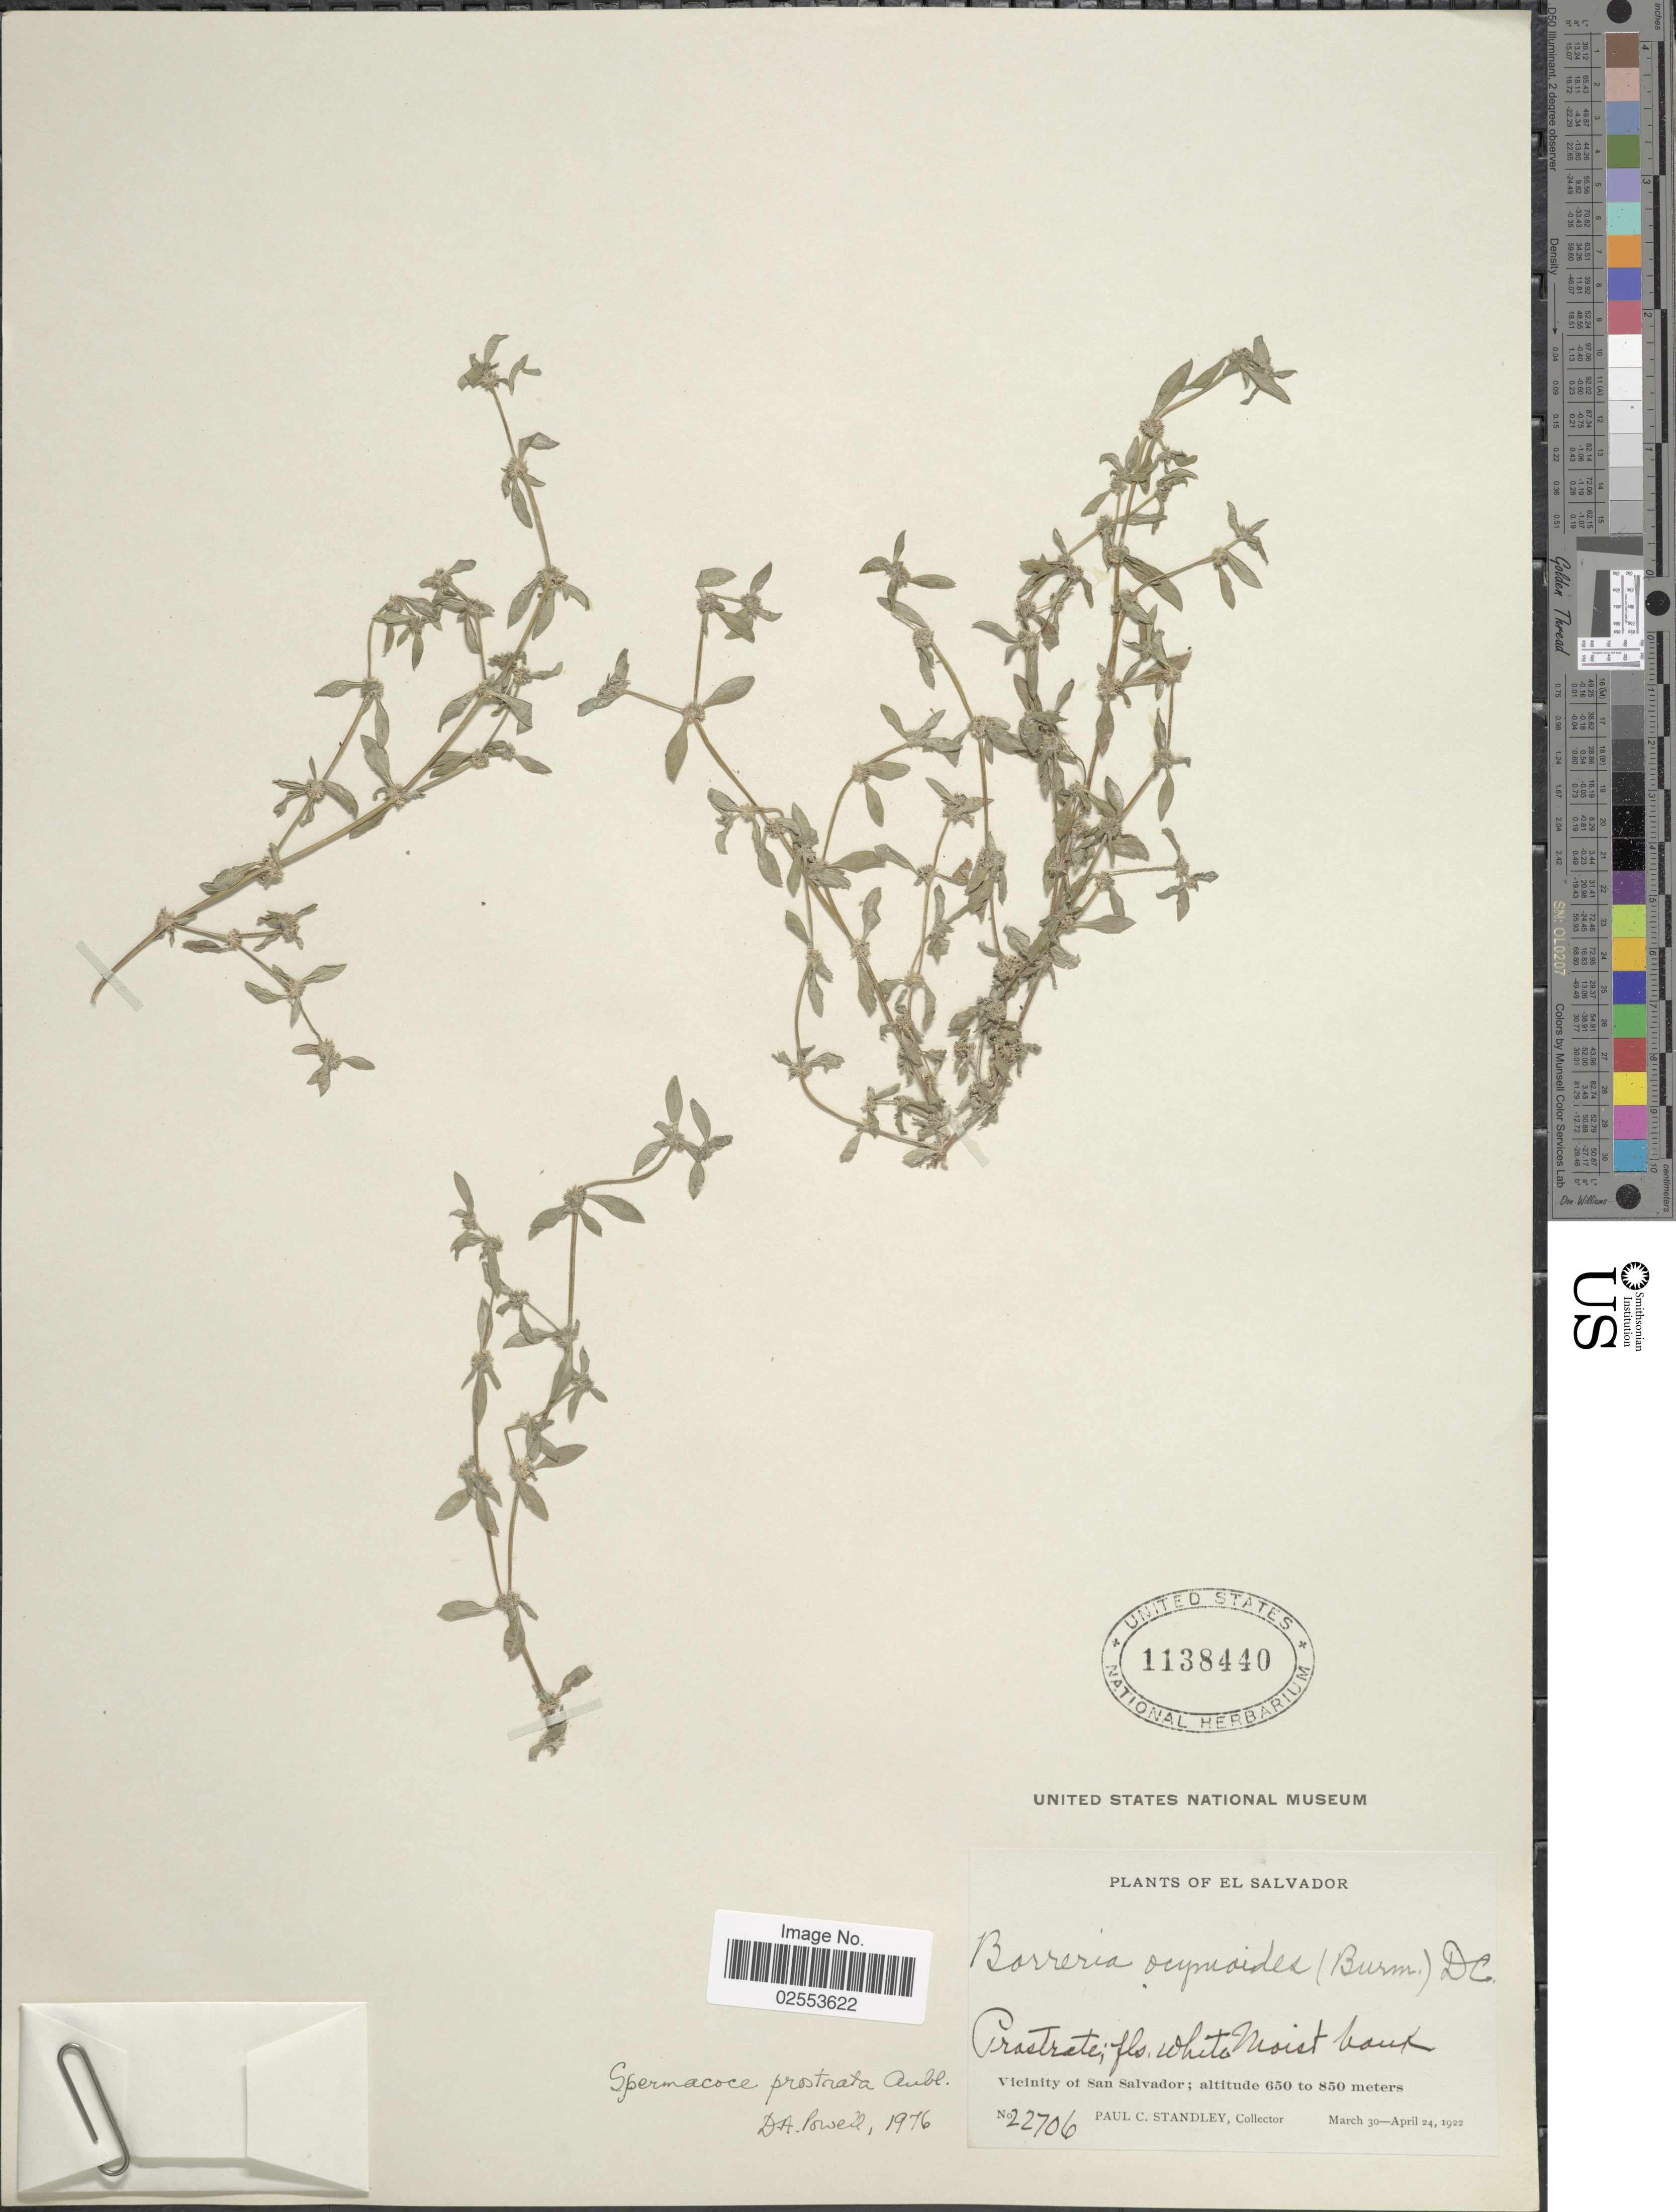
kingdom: Plantae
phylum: Tracheophyta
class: Magnoliopsida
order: Gentianales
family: Rubiaceae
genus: Spermacoce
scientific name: Spermacoce prostrata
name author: Aubl.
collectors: P. C. Standley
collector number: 22706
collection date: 1922-03-30/1922-04-24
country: El Salvador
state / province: San Salvador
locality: Moist bank; Vininity of San Salvador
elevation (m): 650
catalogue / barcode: US 1138440